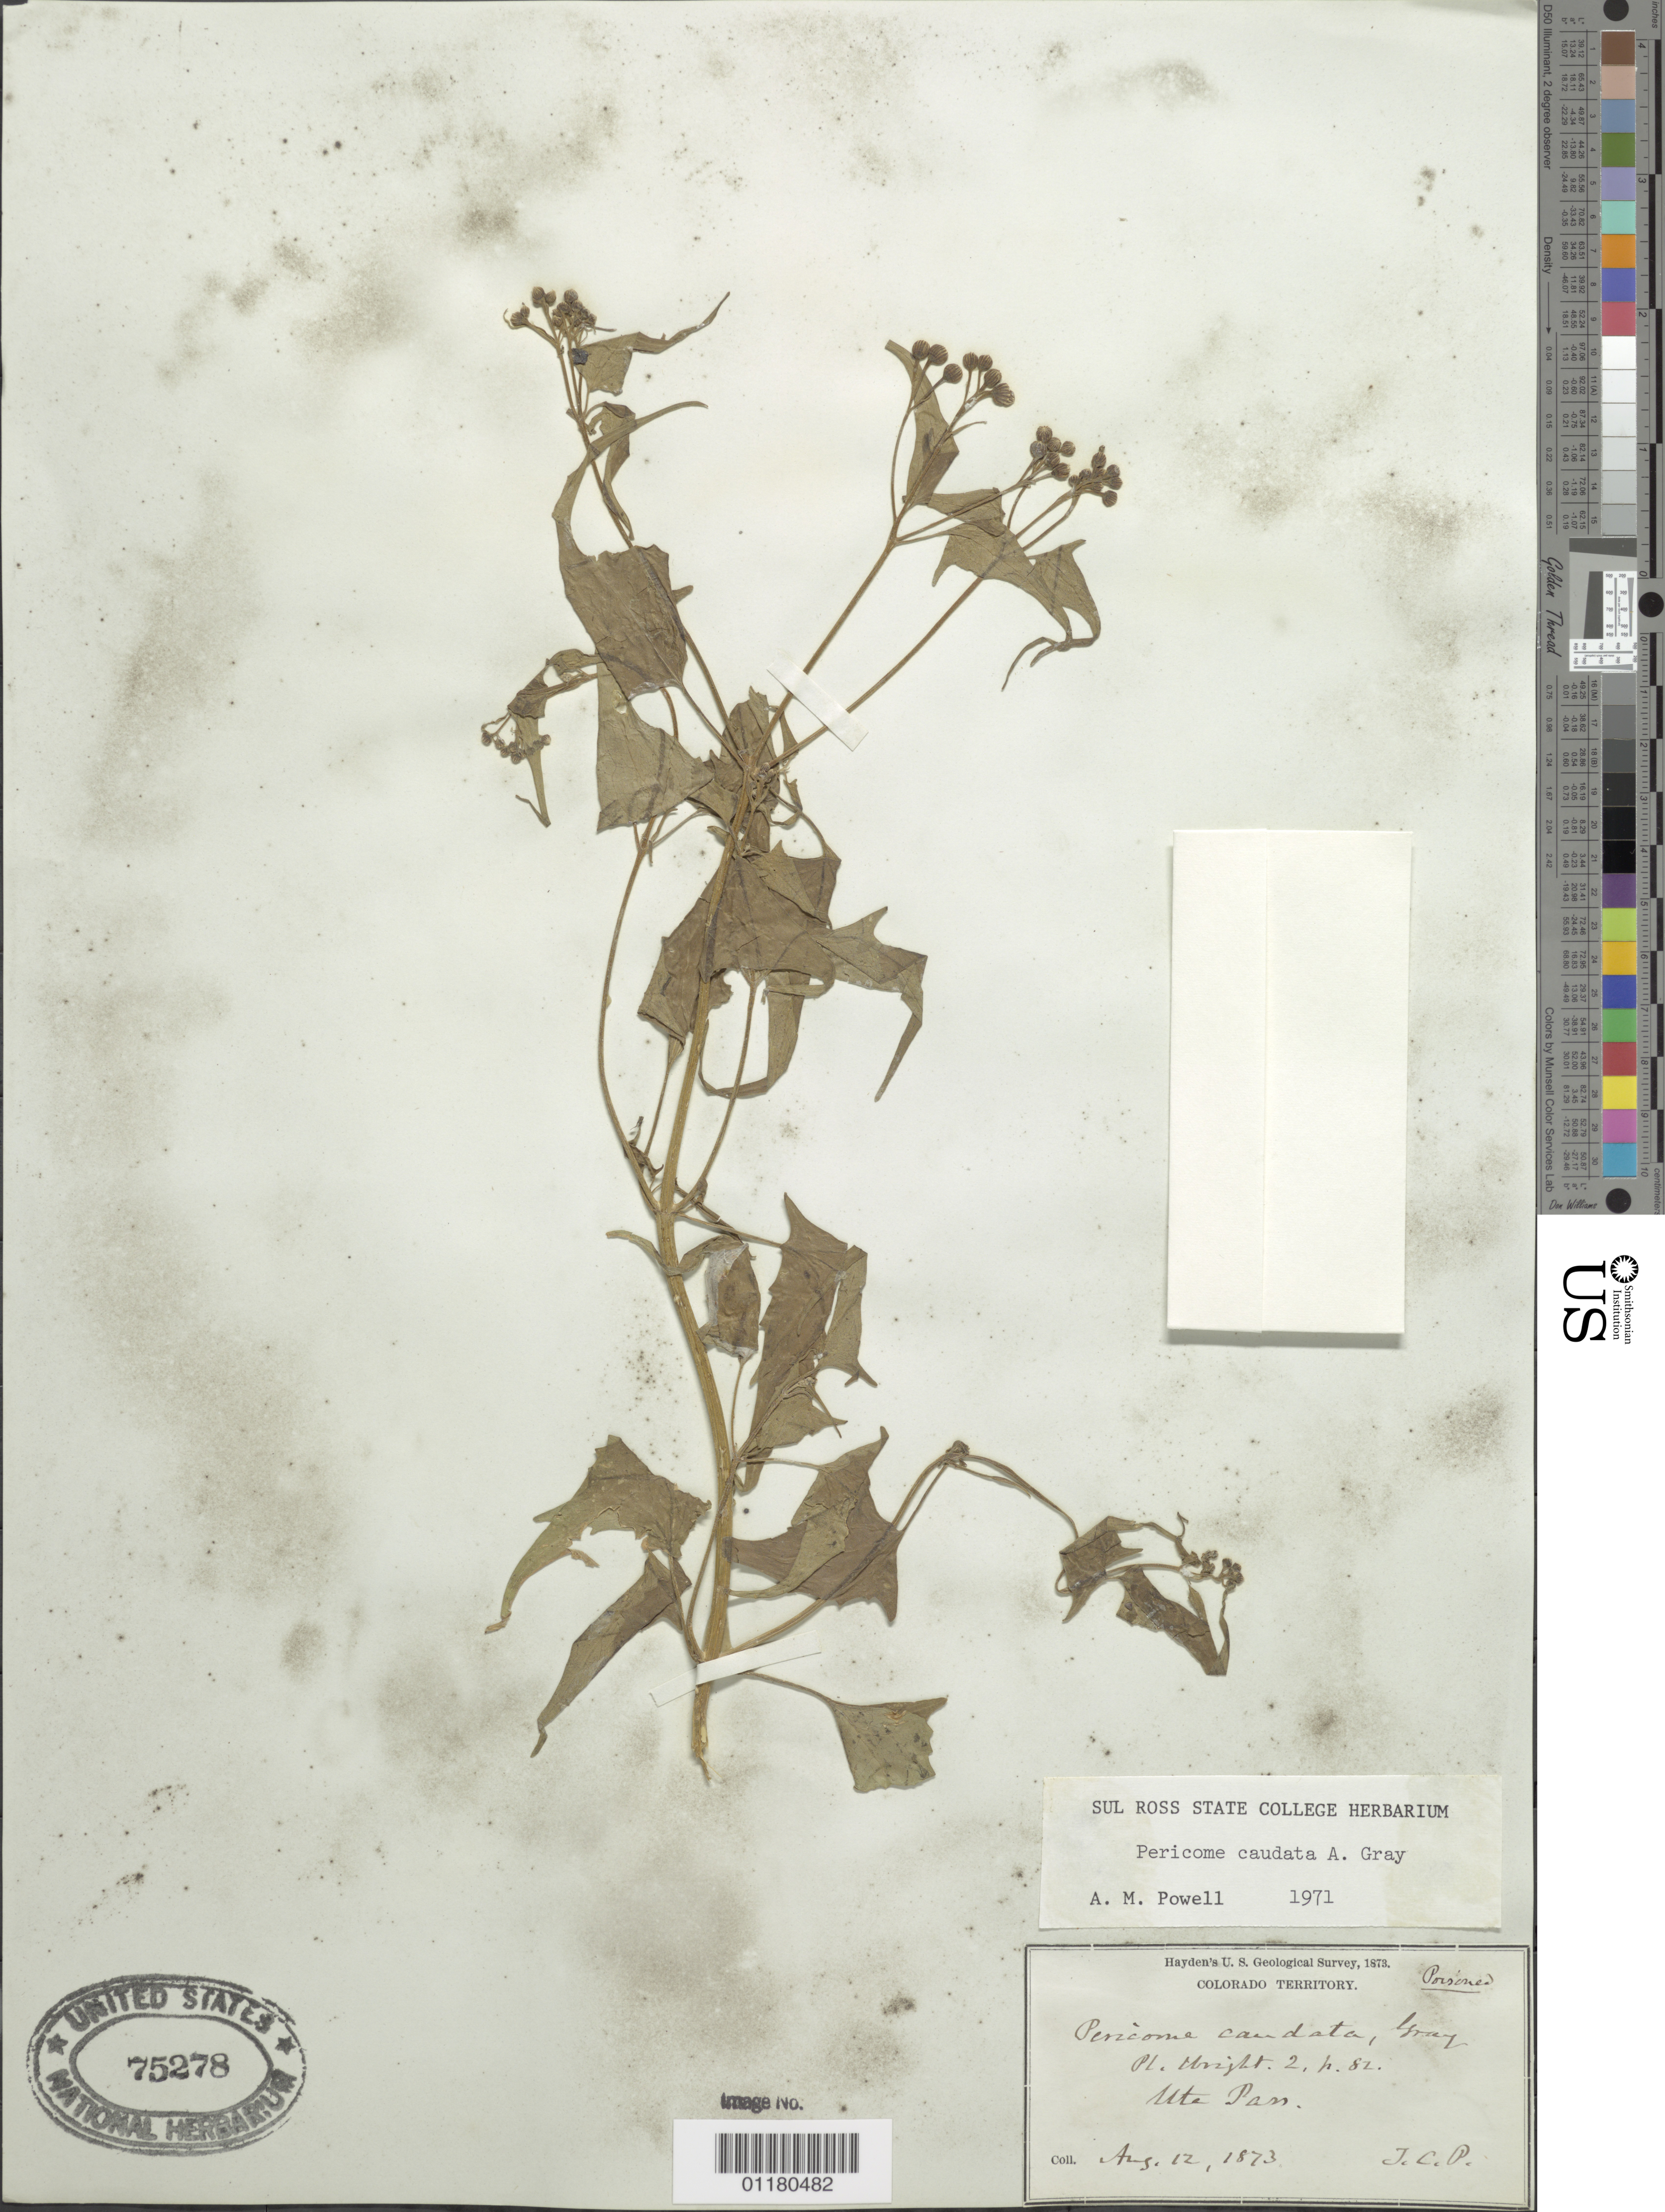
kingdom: Plantae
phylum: Tracheophyta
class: Magnoliopsida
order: Asterales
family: Asteraceae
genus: Pericome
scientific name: Pericome caudata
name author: A. Gray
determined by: Powell, A. M.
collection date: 1873-08-12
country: United States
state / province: Colorado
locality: Ute Pass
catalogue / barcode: US 75278